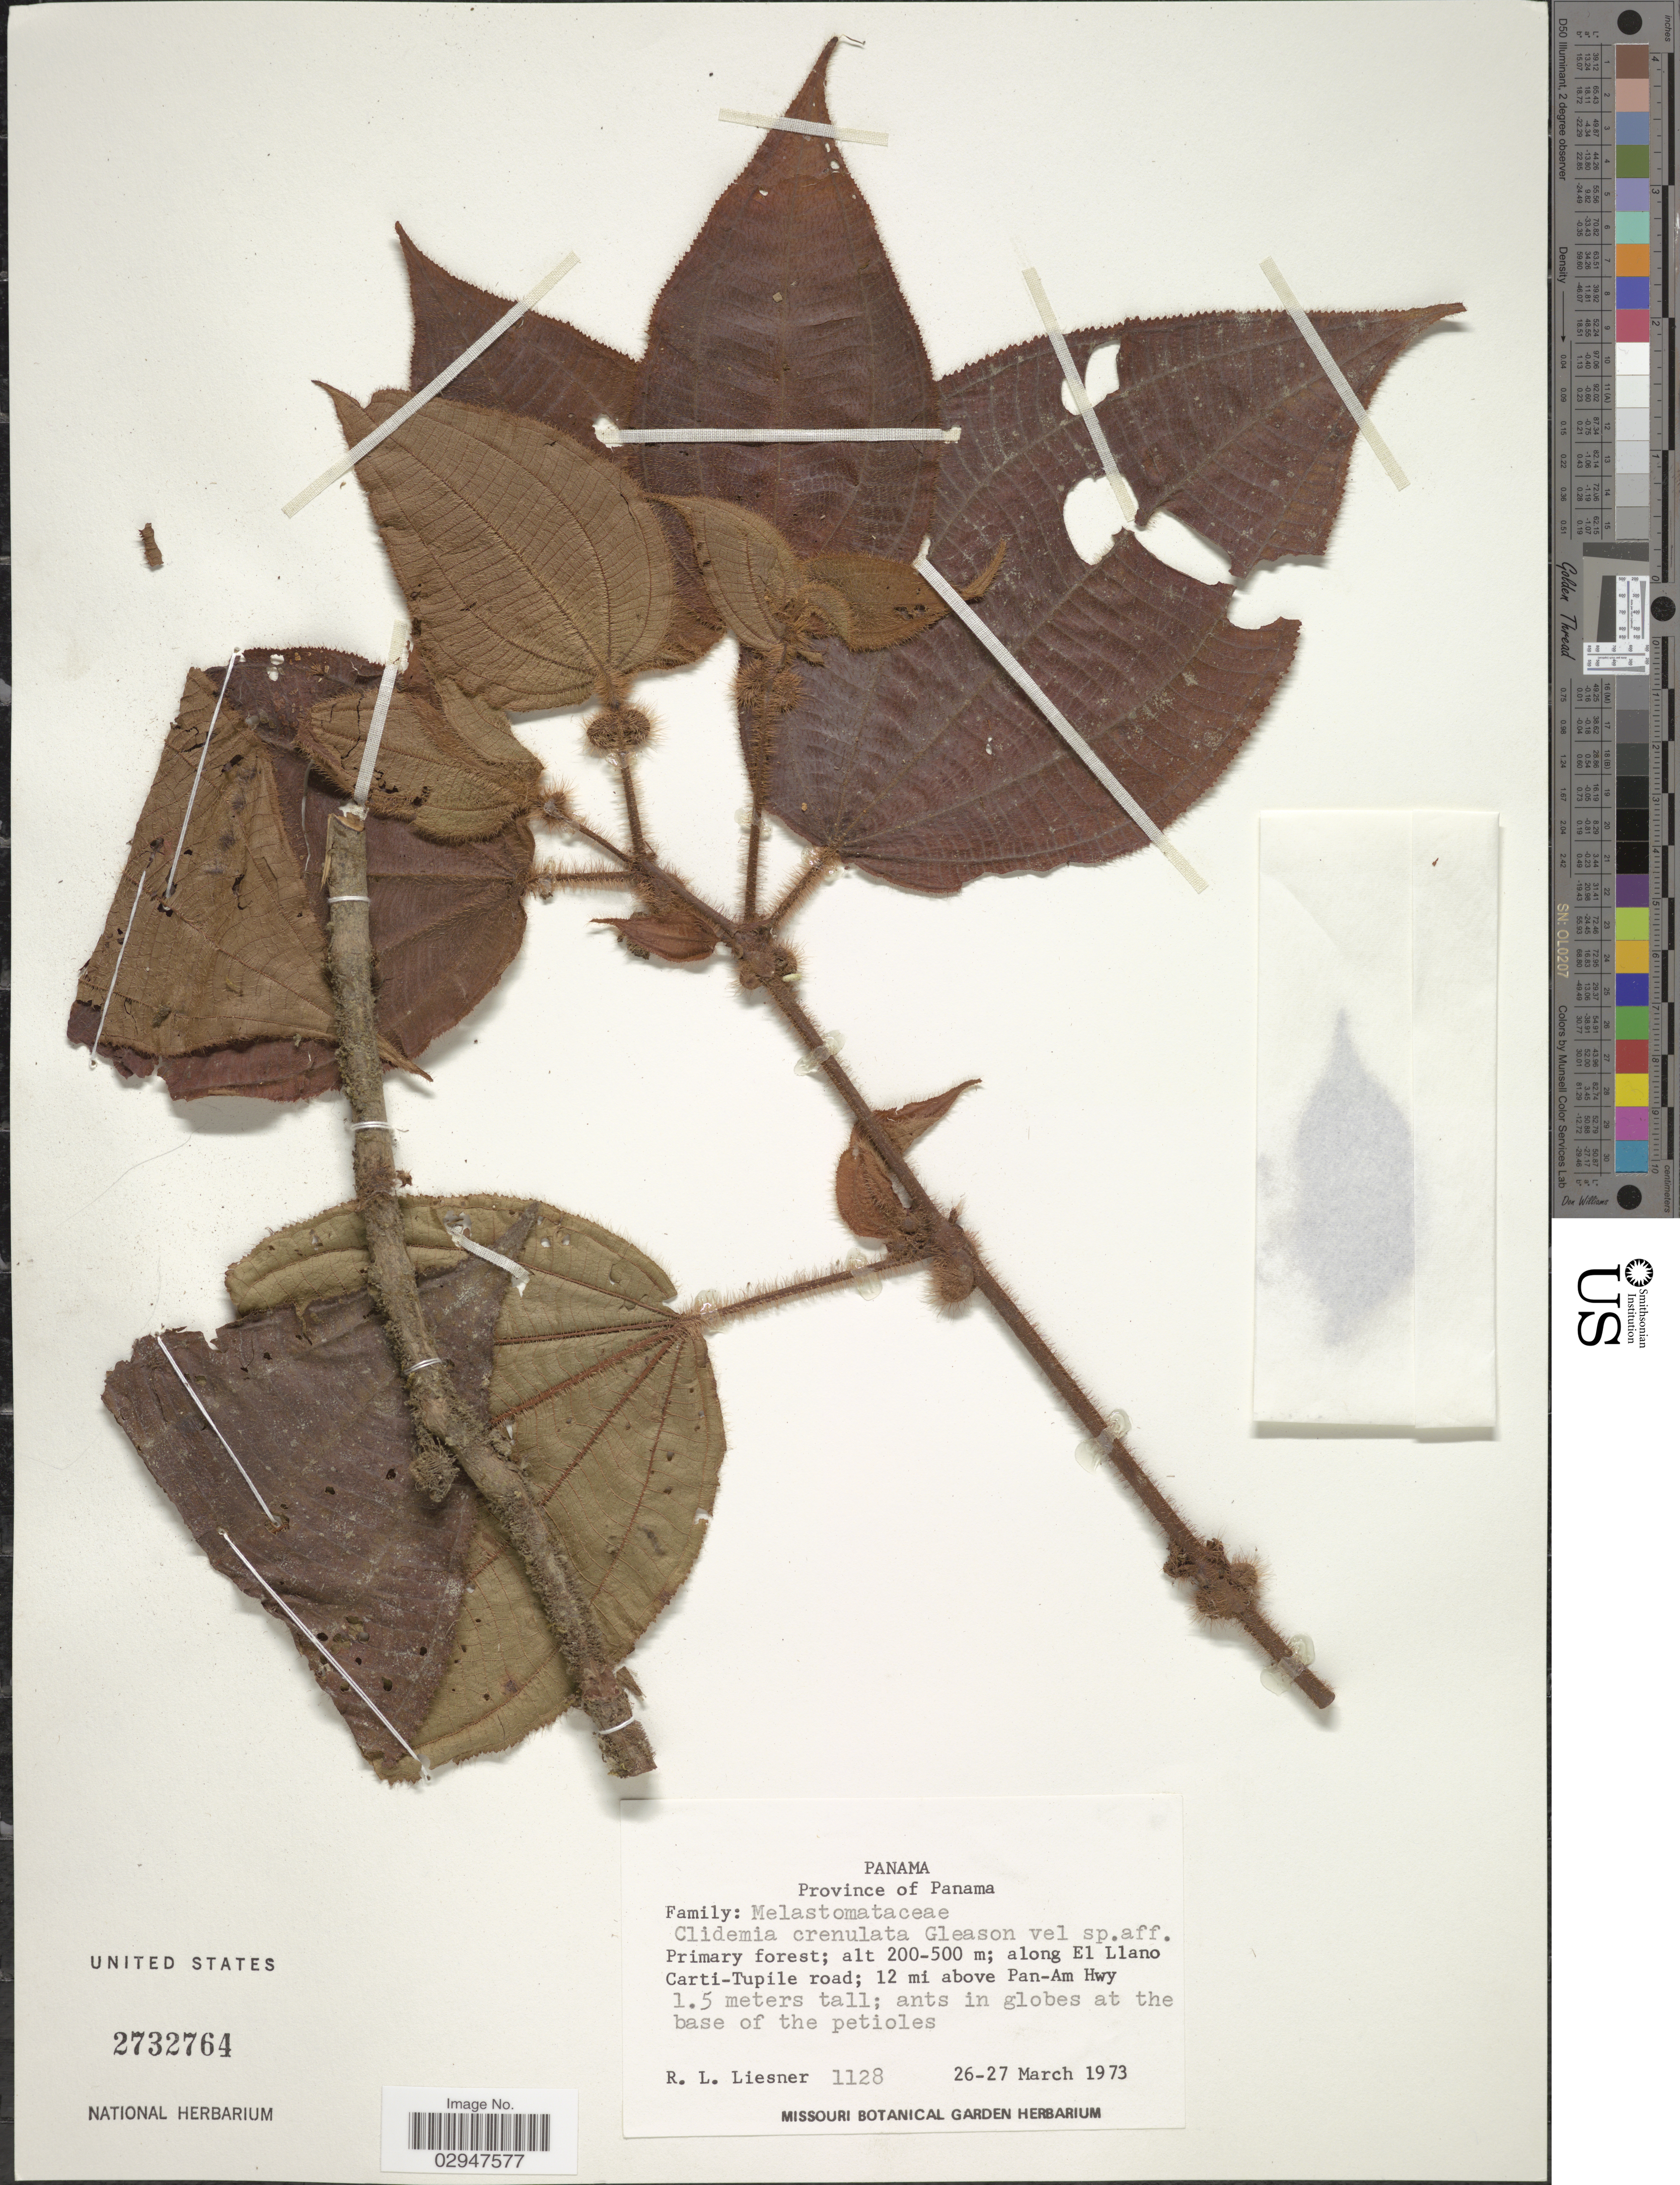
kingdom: Plantae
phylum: Tracheophyta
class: Magnoliopsida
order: Myrtales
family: Melastomataceae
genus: Clidemia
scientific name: Clidemia crenulata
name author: Gleason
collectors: R. L. Liesner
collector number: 1128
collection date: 1973-03-26/1973-03-27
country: Panama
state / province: Panamá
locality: Along El Llano Carti-Tupile road; 12 mi above Pan-Am Hwy.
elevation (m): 200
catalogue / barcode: US 2732764